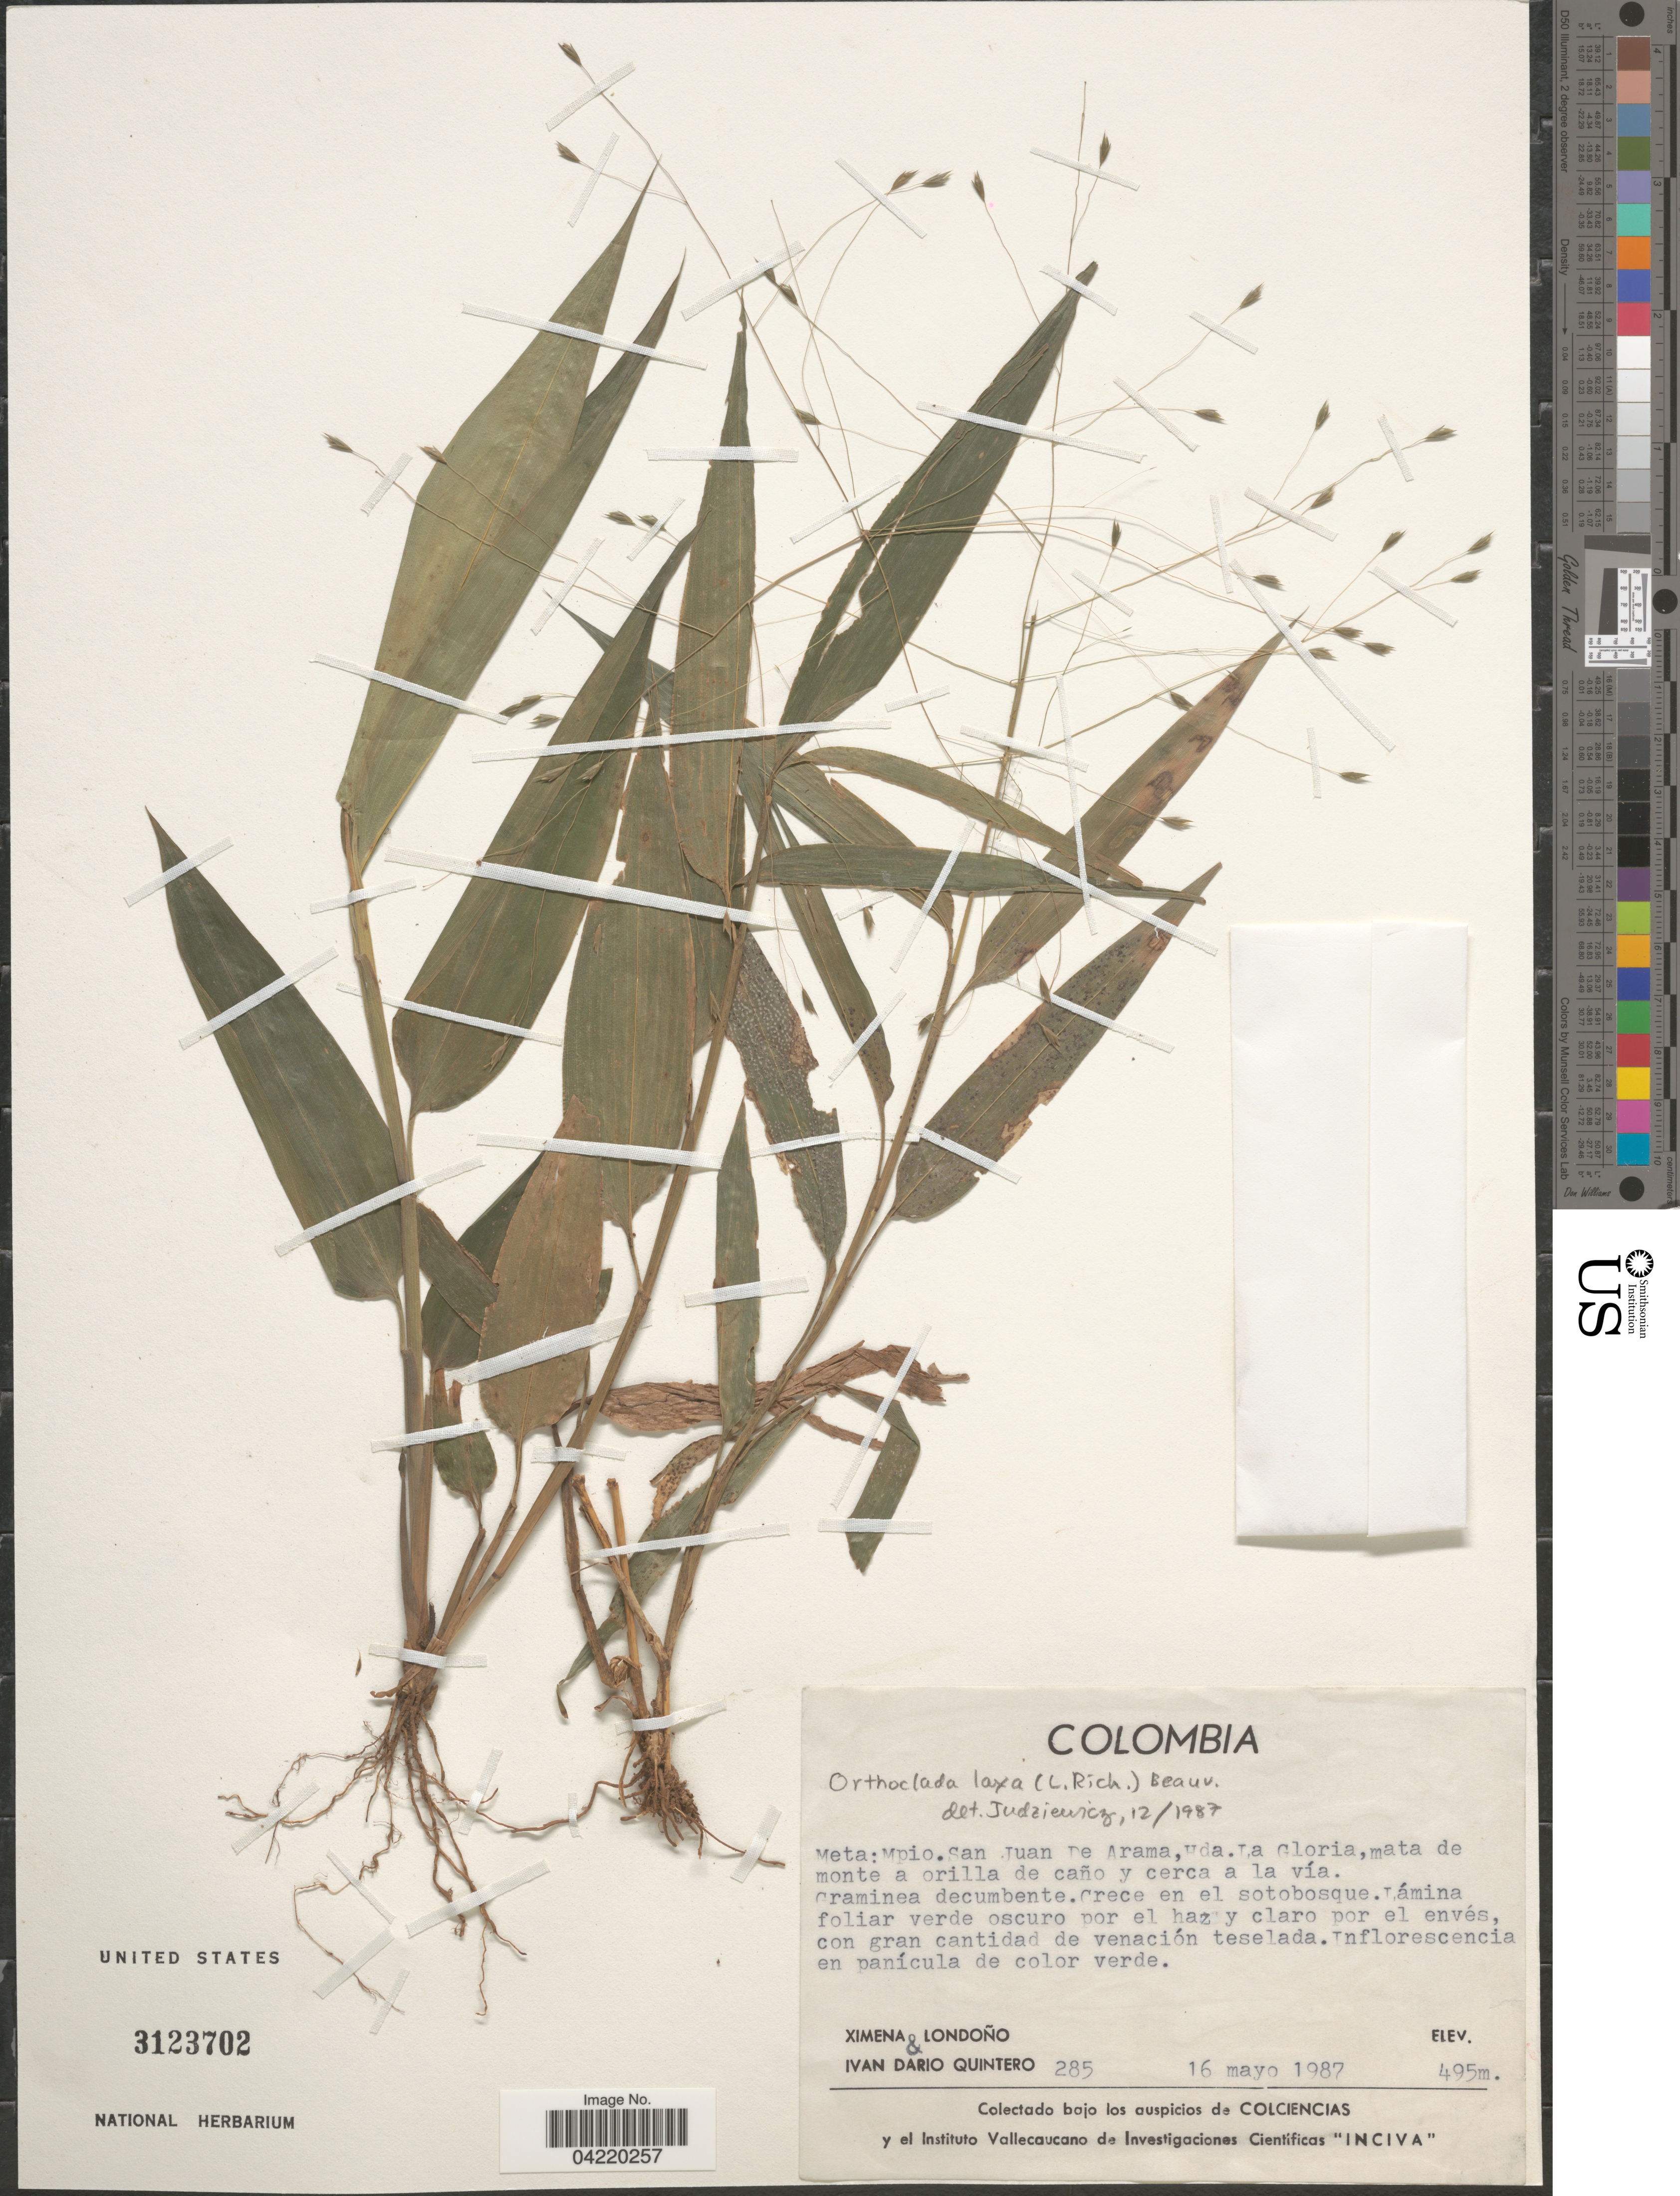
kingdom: Plantae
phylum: Tracheophyta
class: Liliopsida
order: Poales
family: Poaceae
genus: Orthoclada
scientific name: Orthoclada laxa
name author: P. Beauv.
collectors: X. Londoño & I. Quintero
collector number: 285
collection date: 1987-05-16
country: Colombia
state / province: Meta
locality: Mpio. San Juan De Arama, Hda. La Gloria, mata de monte a orilla de caño y cerca a la vía.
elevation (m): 495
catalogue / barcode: US 3123702